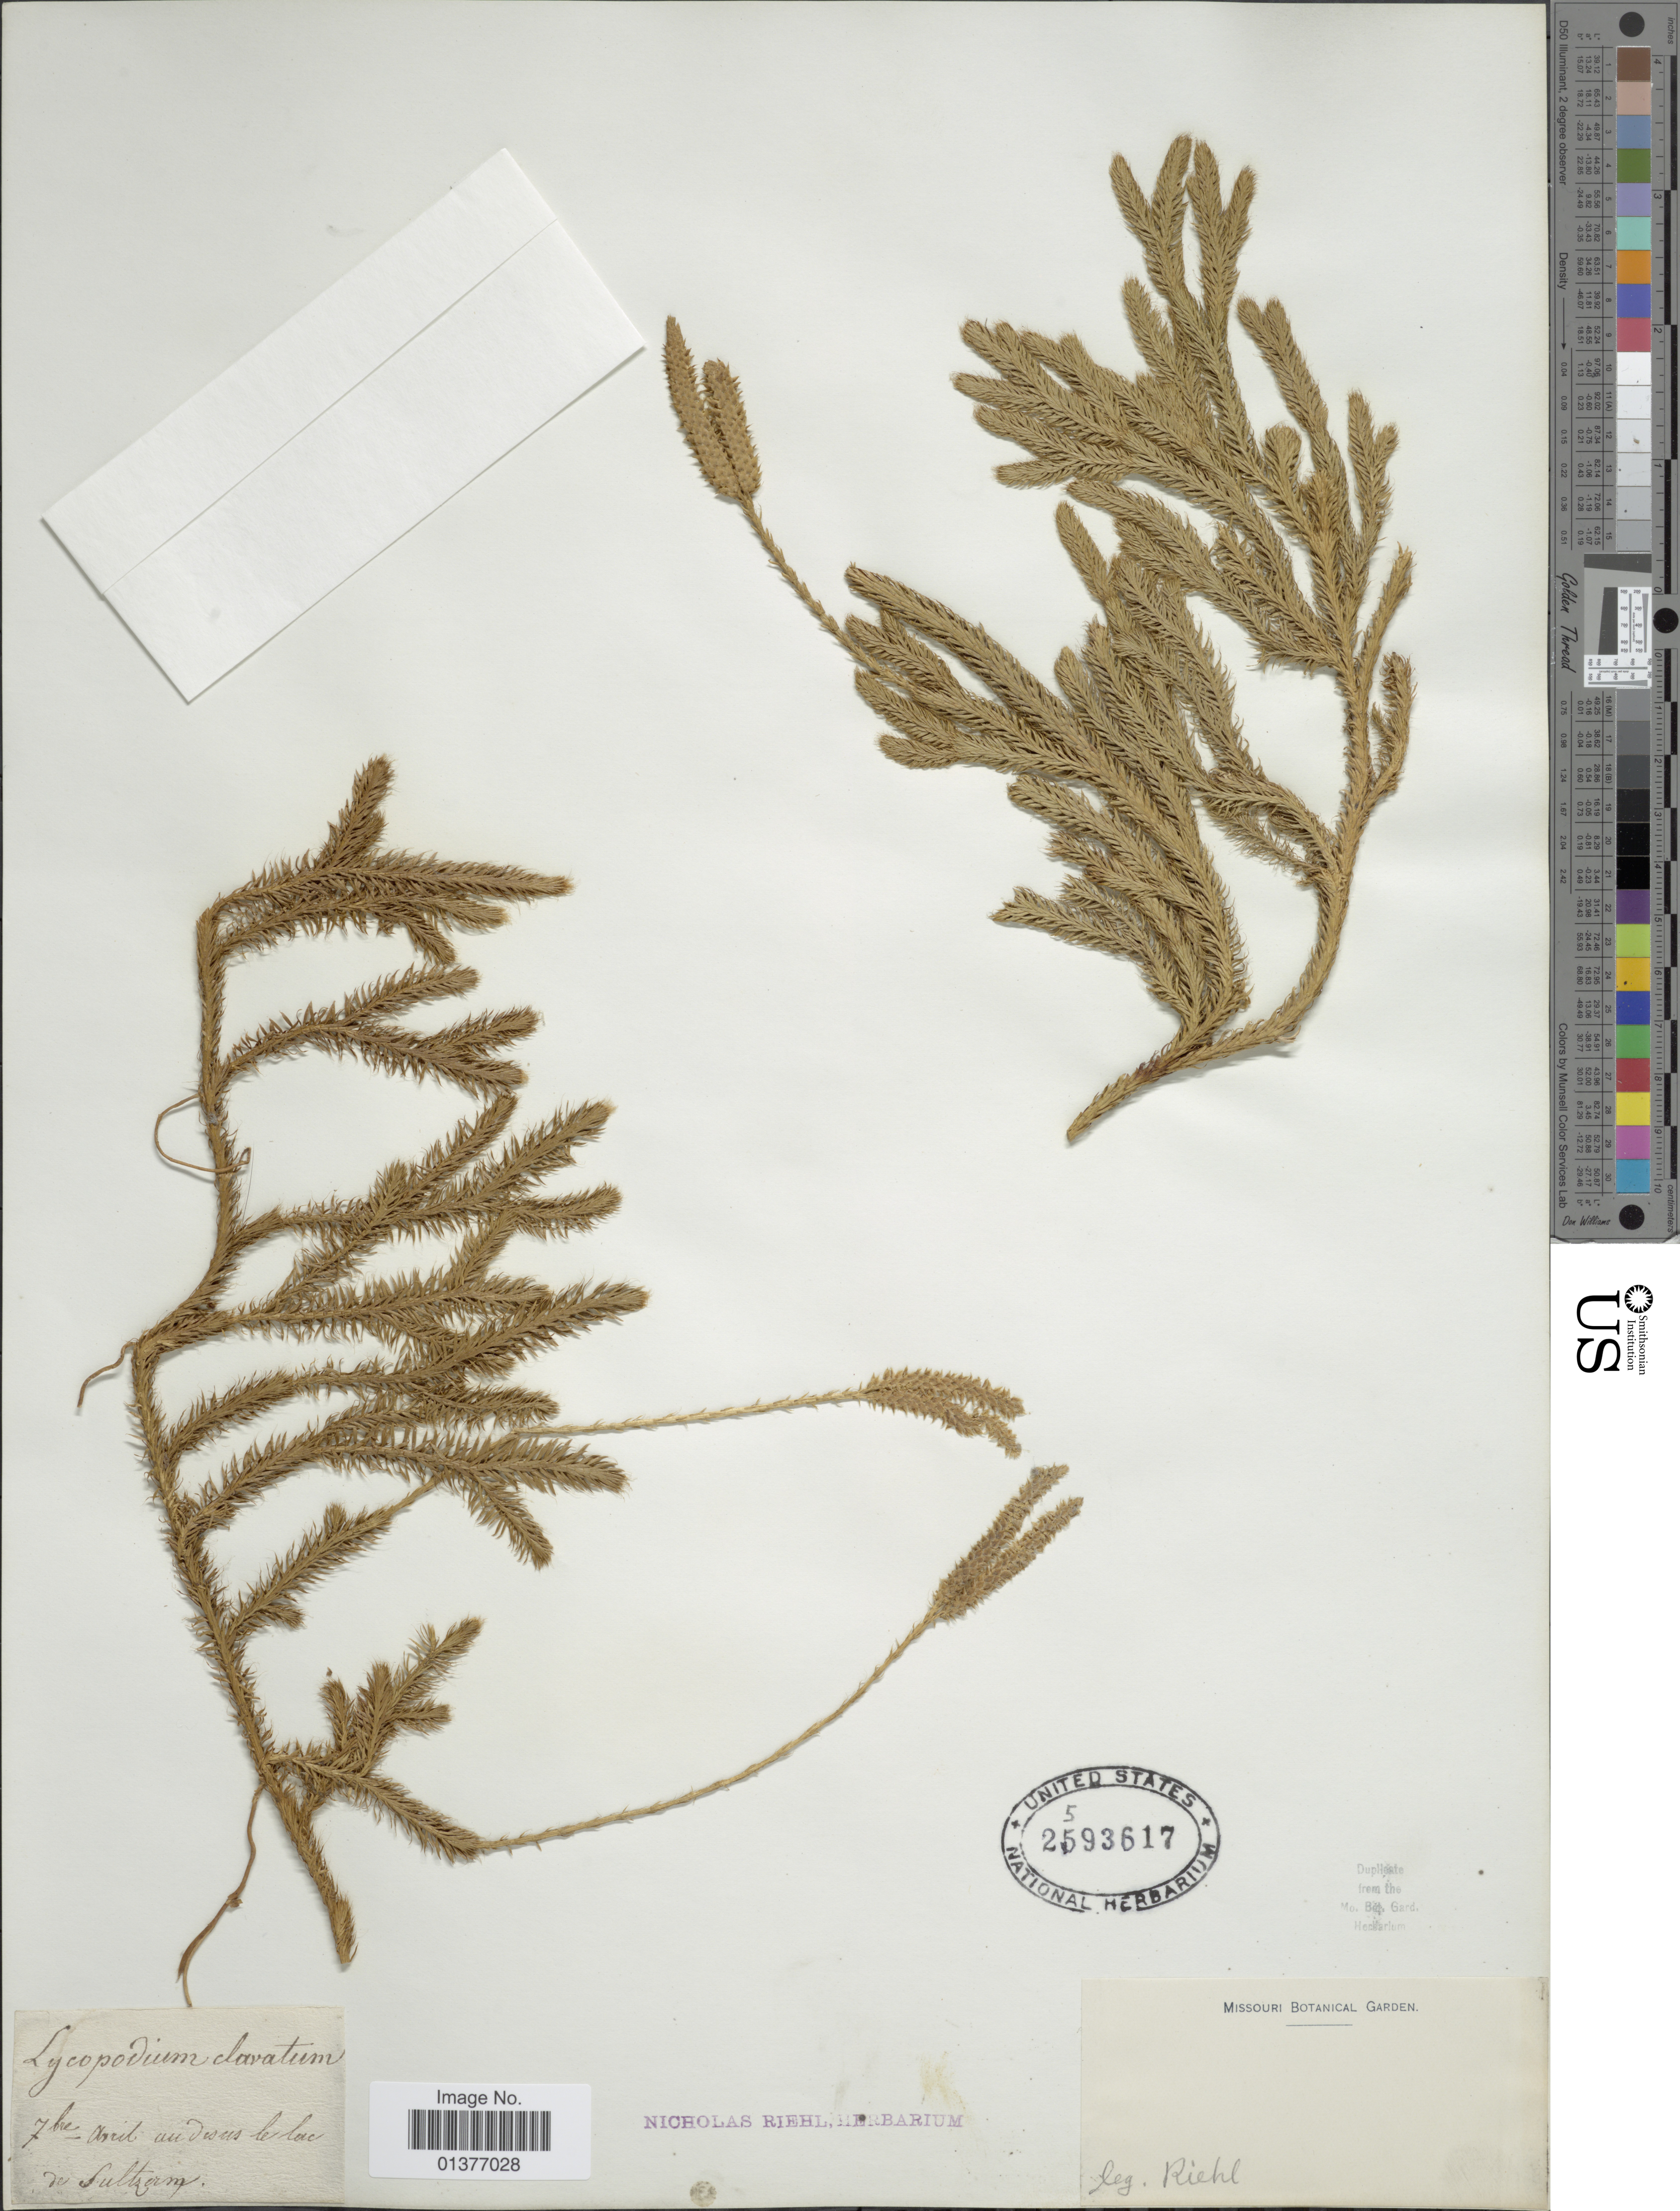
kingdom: Plantae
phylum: Tracheophyta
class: Lycopodiopsida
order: Lycopodiales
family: Lycopodiaceae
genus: Lycopodium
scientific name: Lycopodium clavatum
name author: L.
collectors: Riehl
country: France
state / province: Grand Est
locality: Au desus le lac de Sultzerm [interpreted]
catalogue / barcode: US 2593617